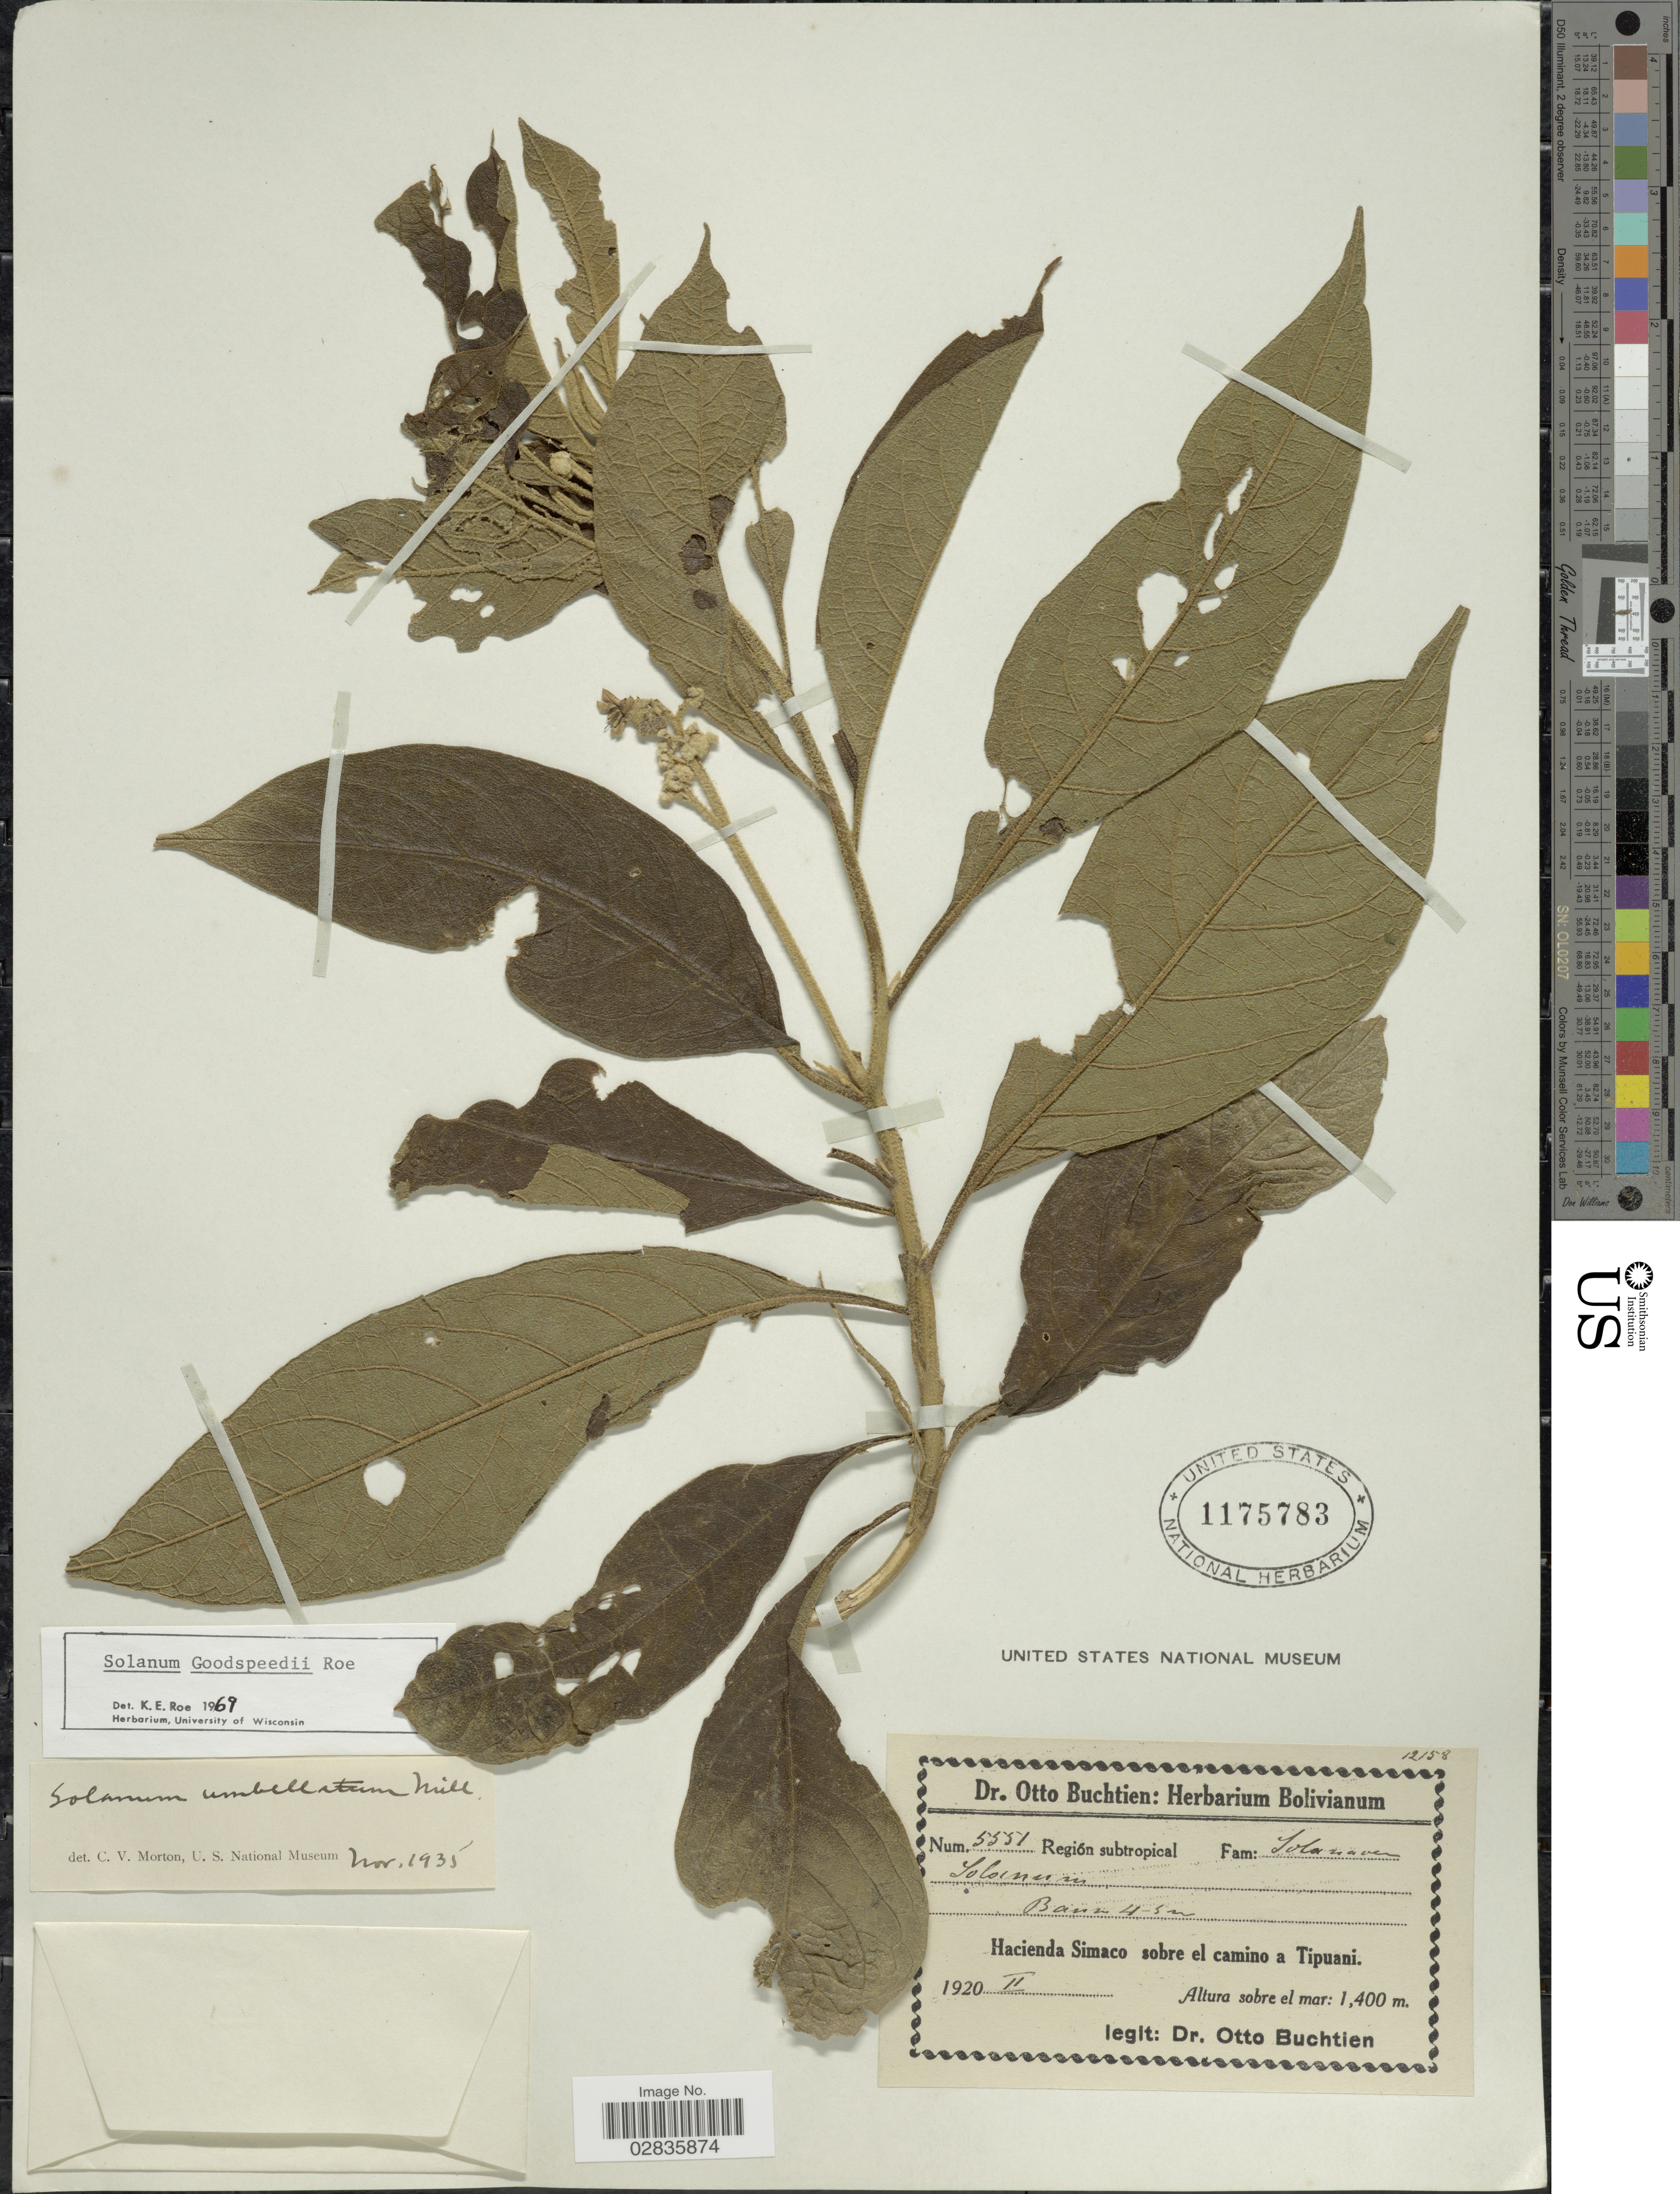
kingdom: Plantae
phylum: Tracheophyta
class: Magnoliopsida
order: Solanales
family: Solanaceae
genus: Solanum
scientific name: Solanum goodspeedii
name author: K.E. Roe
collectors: O. Buchtien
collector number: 5551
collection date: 1920-02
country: Bolivia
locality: Hacienda Casana sobre el camino a Tipuani.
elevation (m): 1400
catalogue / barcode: US 1175783